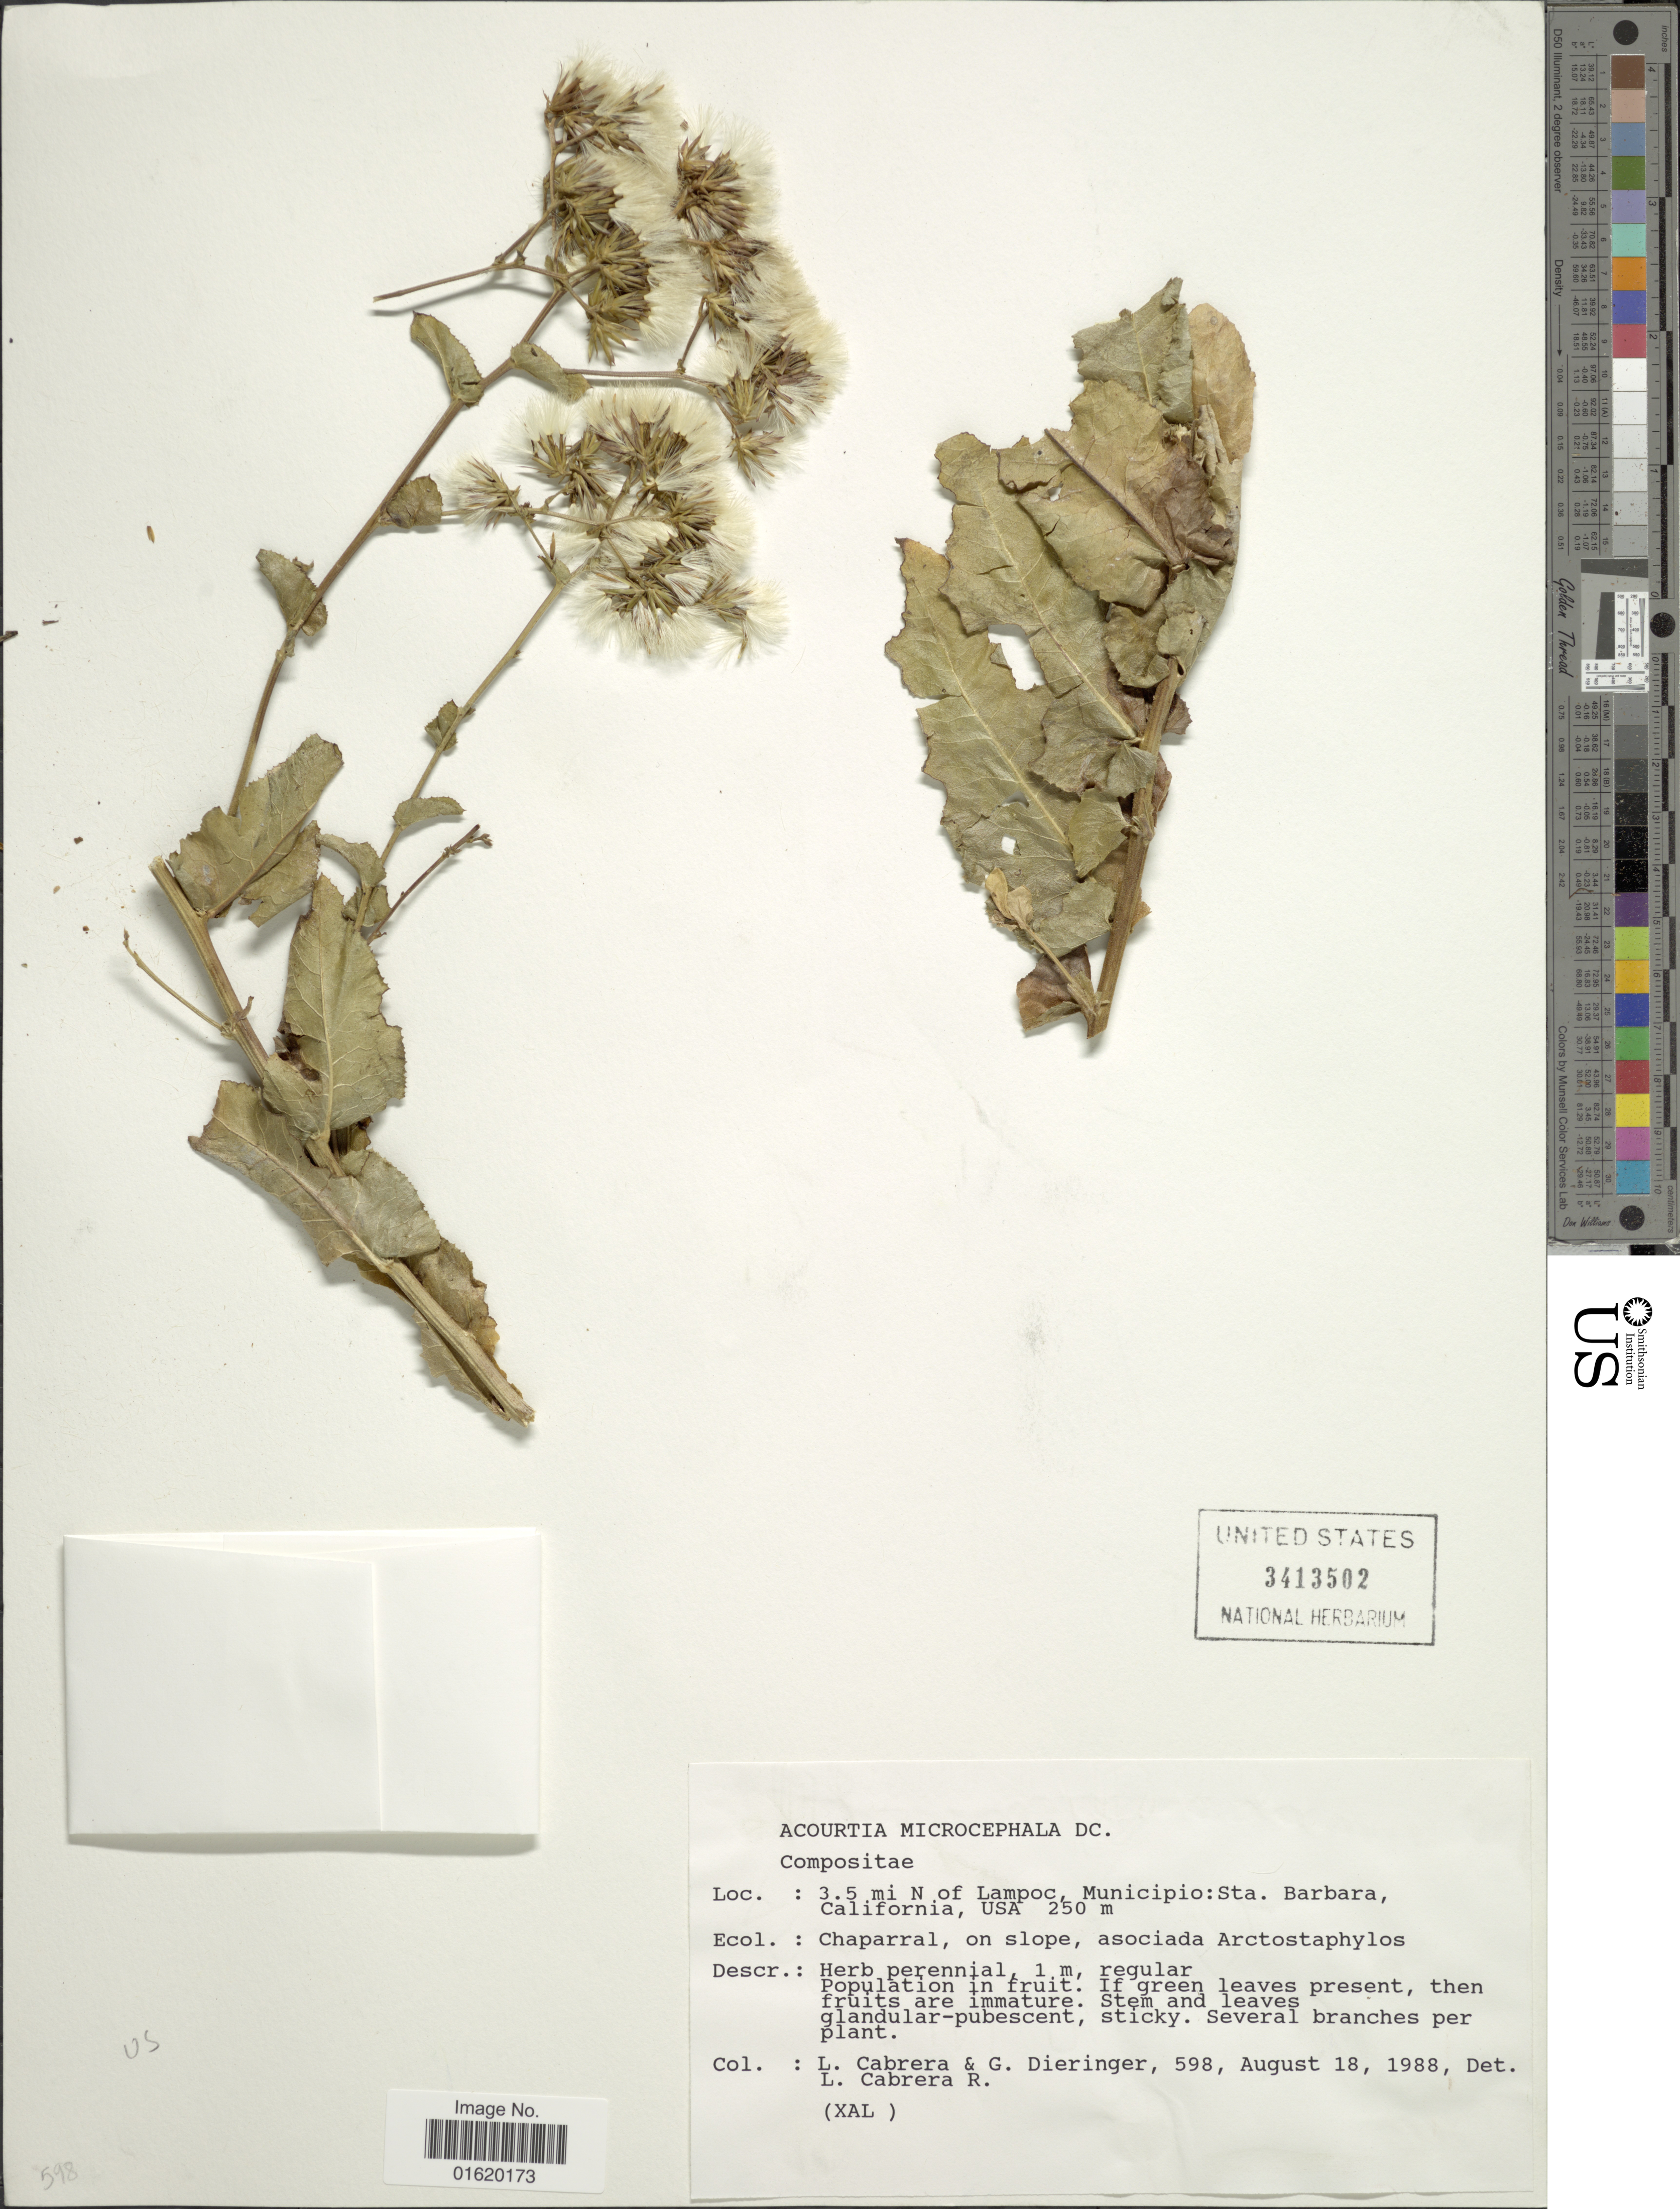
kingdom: Plantae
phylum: Tracheophyta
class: Magnoliopsida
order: Asterales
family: Asteraceae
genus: Acourtia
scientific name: Acourtia microcephala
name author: DC.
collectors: L. Cabrera, G. Dieringer & L. Cabrera R.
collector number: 598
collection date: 1988-08-18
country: United States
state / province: California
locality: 3. 5 mi N of Lampoc, Municipio: Sta Barbara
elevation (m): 250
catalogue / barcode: US 3413502